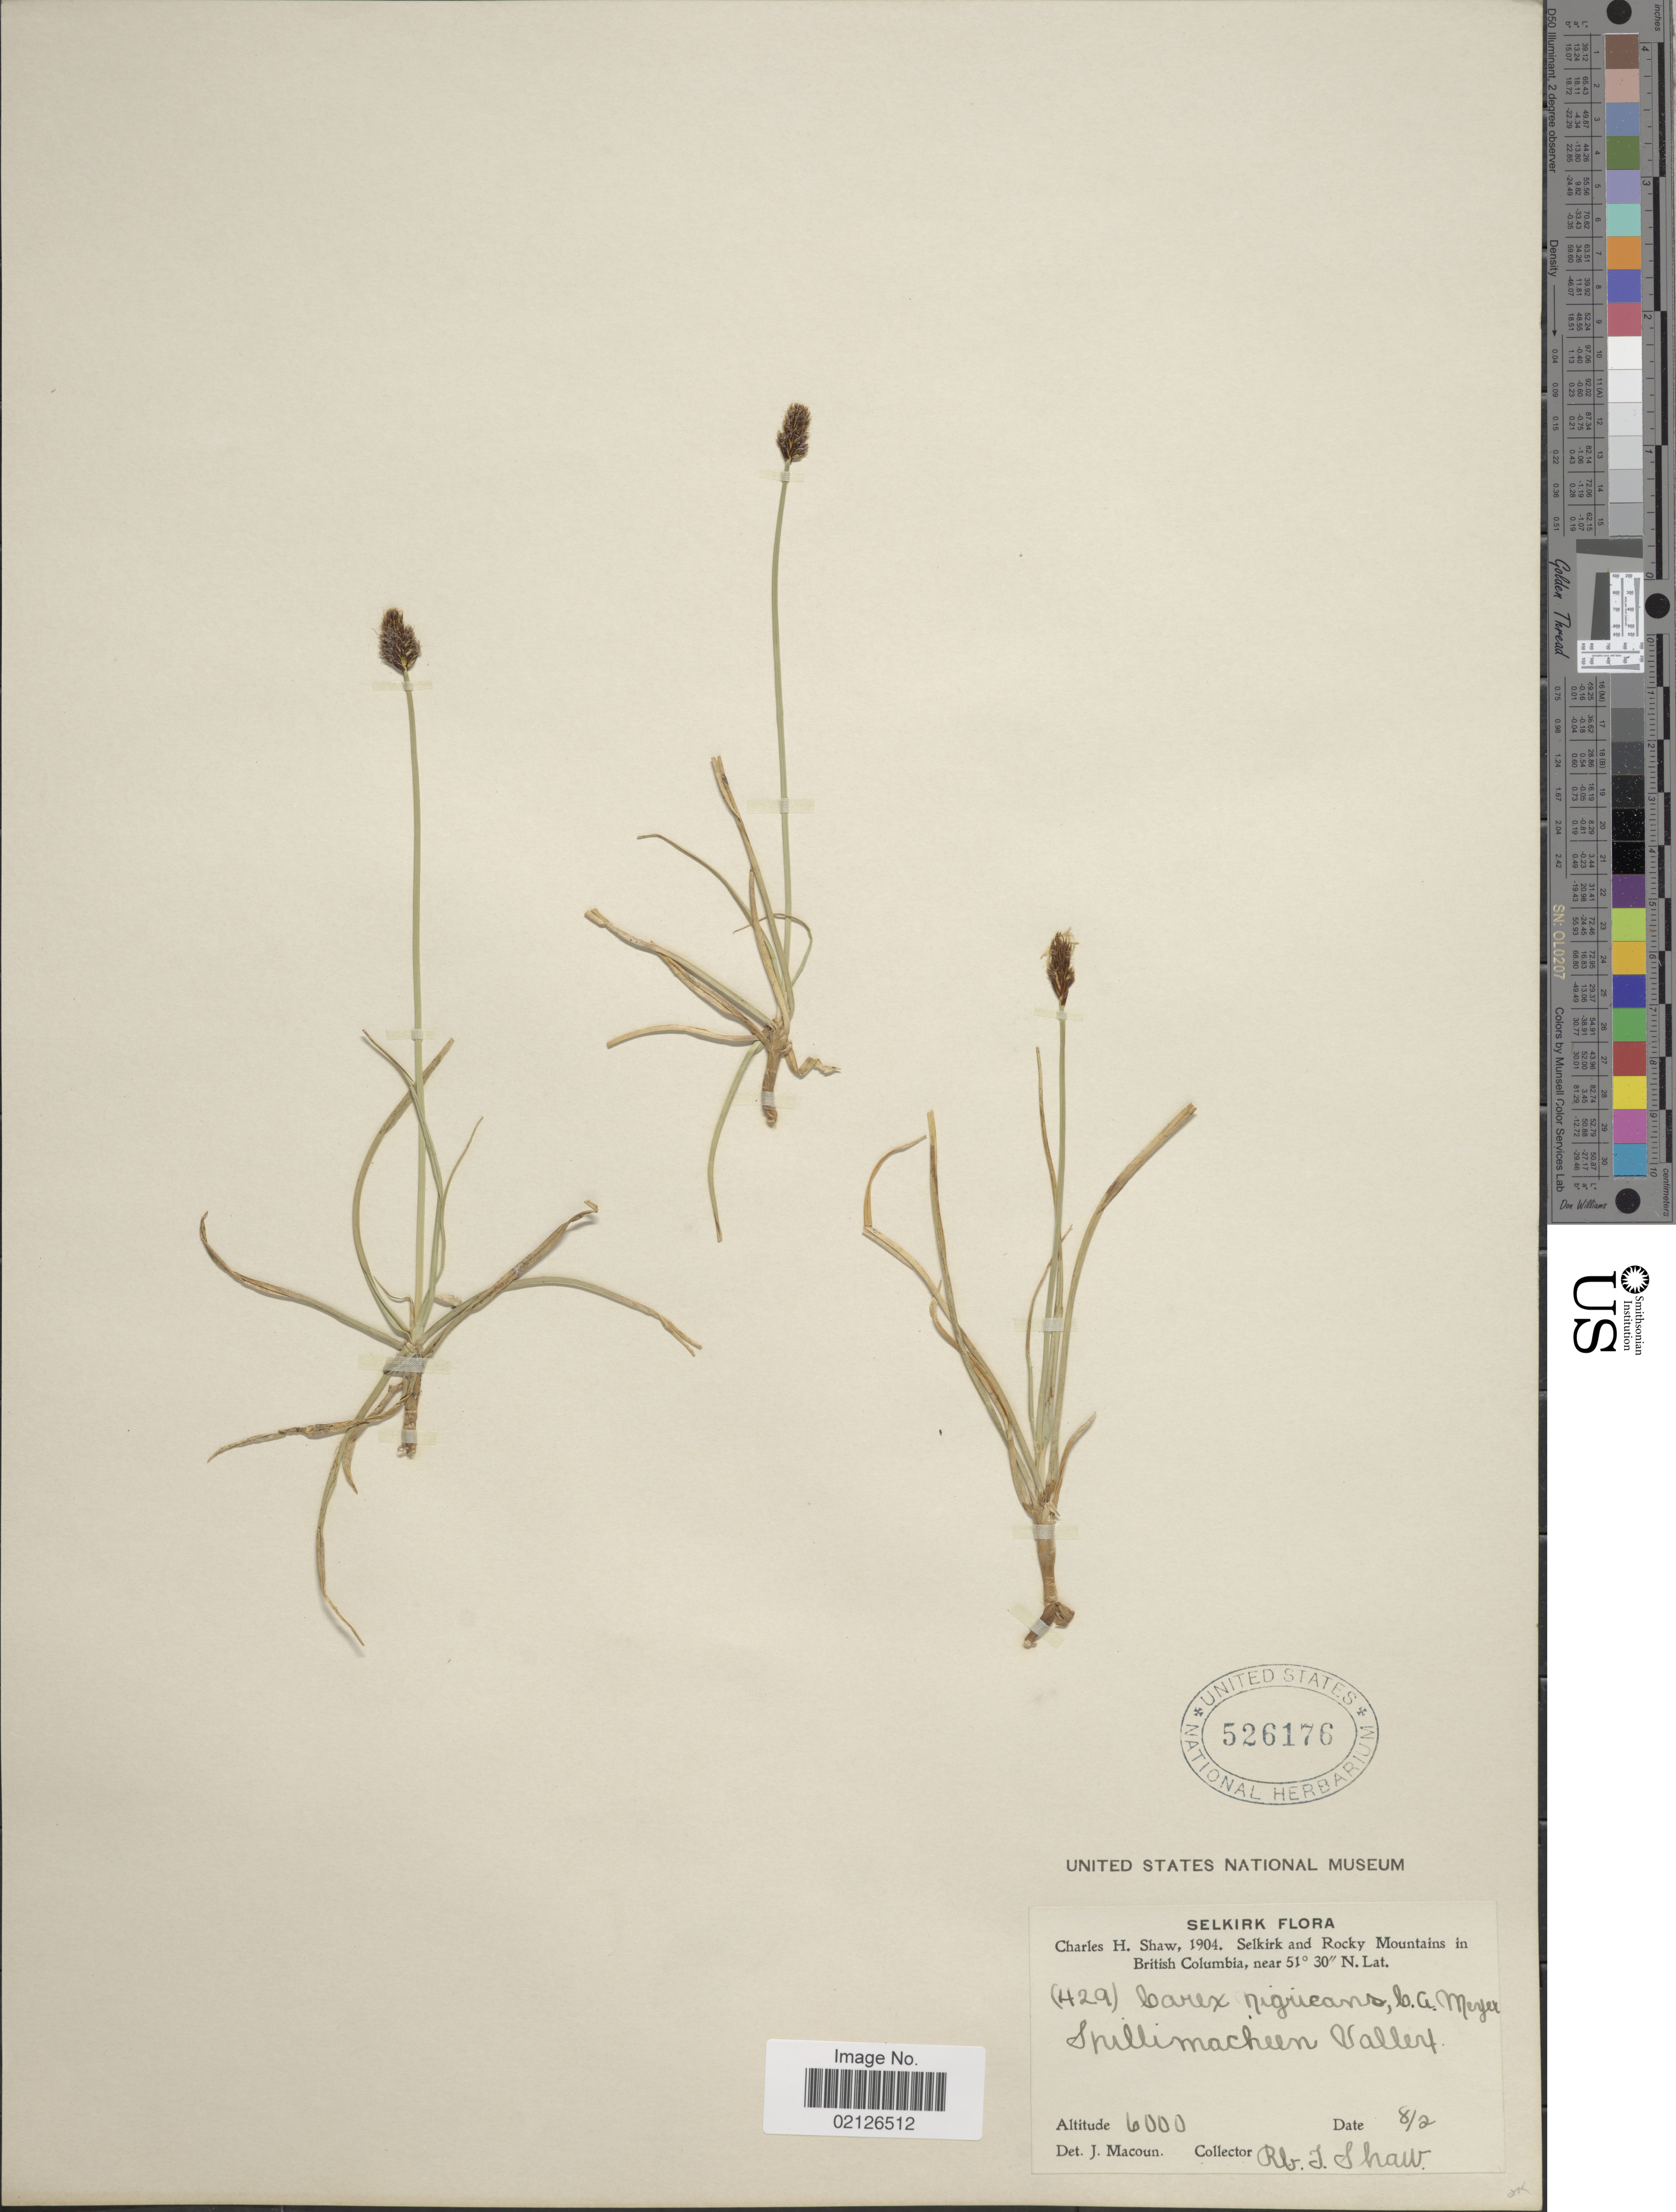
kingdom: Plantae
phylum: Tracheophyta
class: Liliopsida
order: Poales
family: Cyperaceae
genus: Carex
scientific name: Carex nigricans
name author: C.A. Mey.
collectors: C. H. Shaw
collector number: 429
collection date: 1904-08-02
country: Canada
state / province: British Columbia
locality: Selkirk, Selkirk and Rocky Mountains, Spillimacheen Valley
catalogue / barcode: US 526176